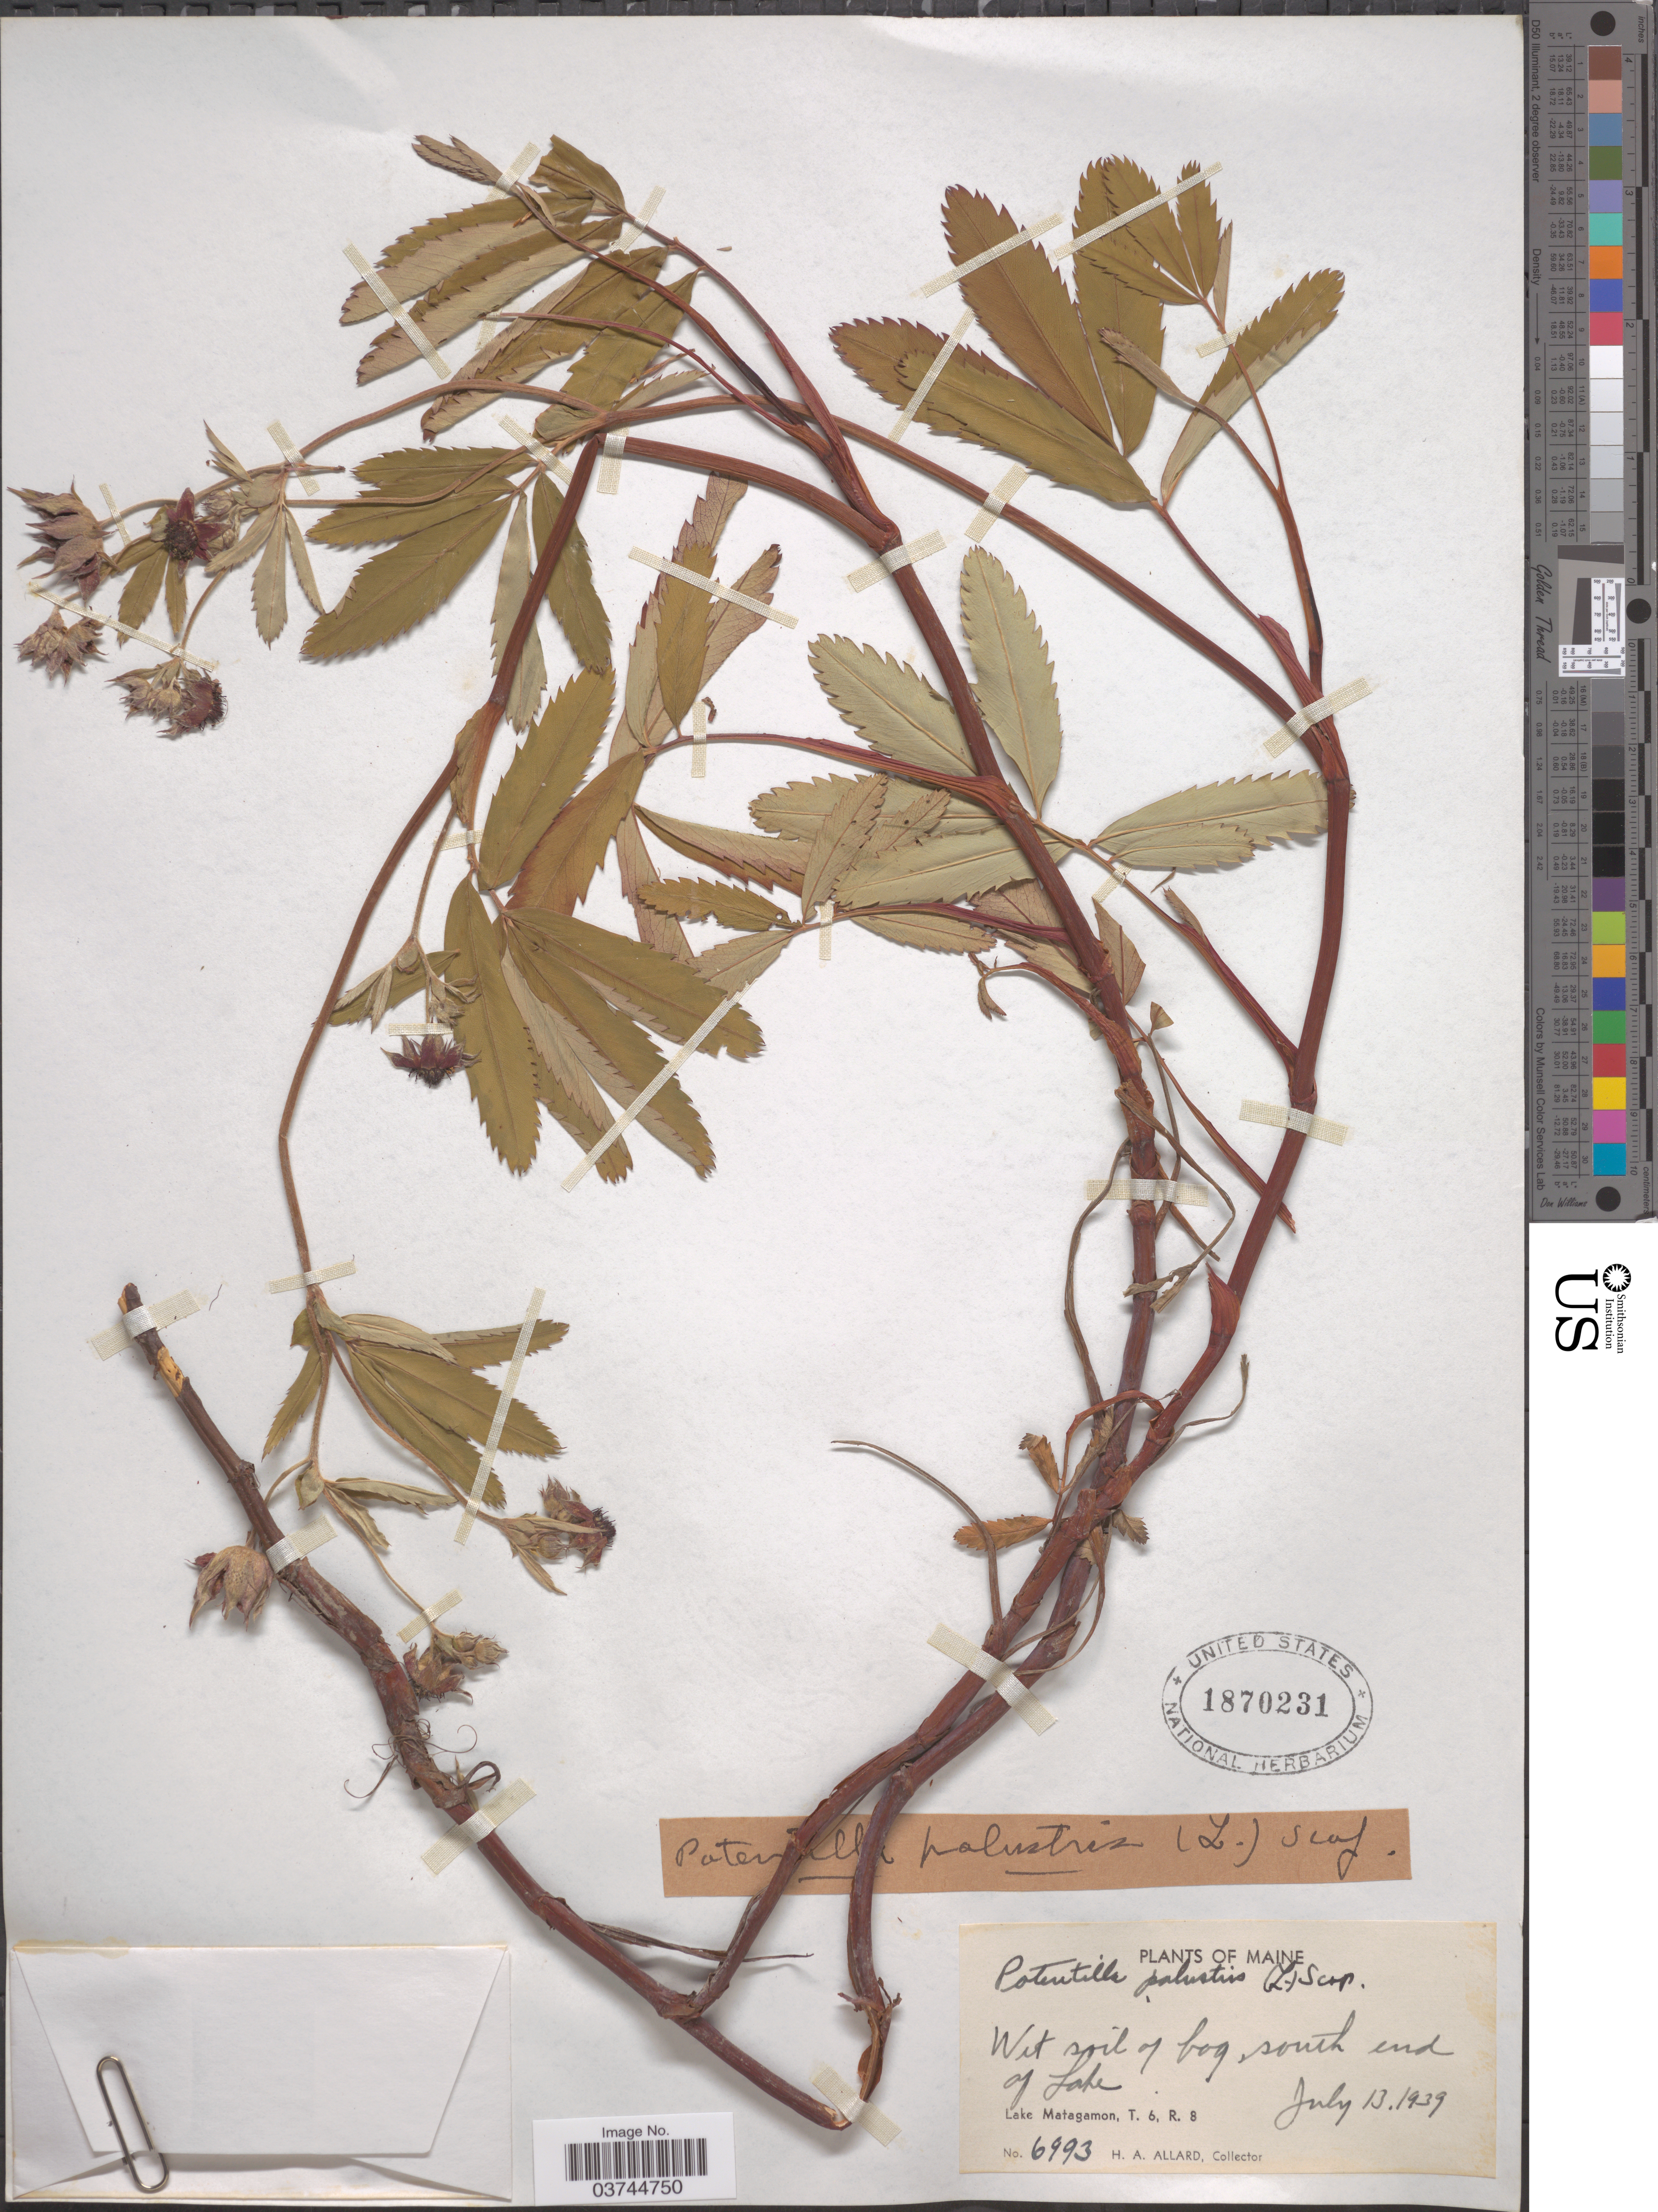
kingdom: Plantae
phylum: Tracheophyta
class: Magnoliopsida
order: Rosales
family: Rosaceae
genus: Comarum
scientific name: Comarum palustre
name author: L.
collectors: H. A. Allard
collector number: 6993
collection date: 1939-07-13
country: United States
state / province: Maine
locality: Wet soil of bog, south end of lake. Lake Matagamon, T. 6, R. 8.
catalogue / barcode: US 1870231